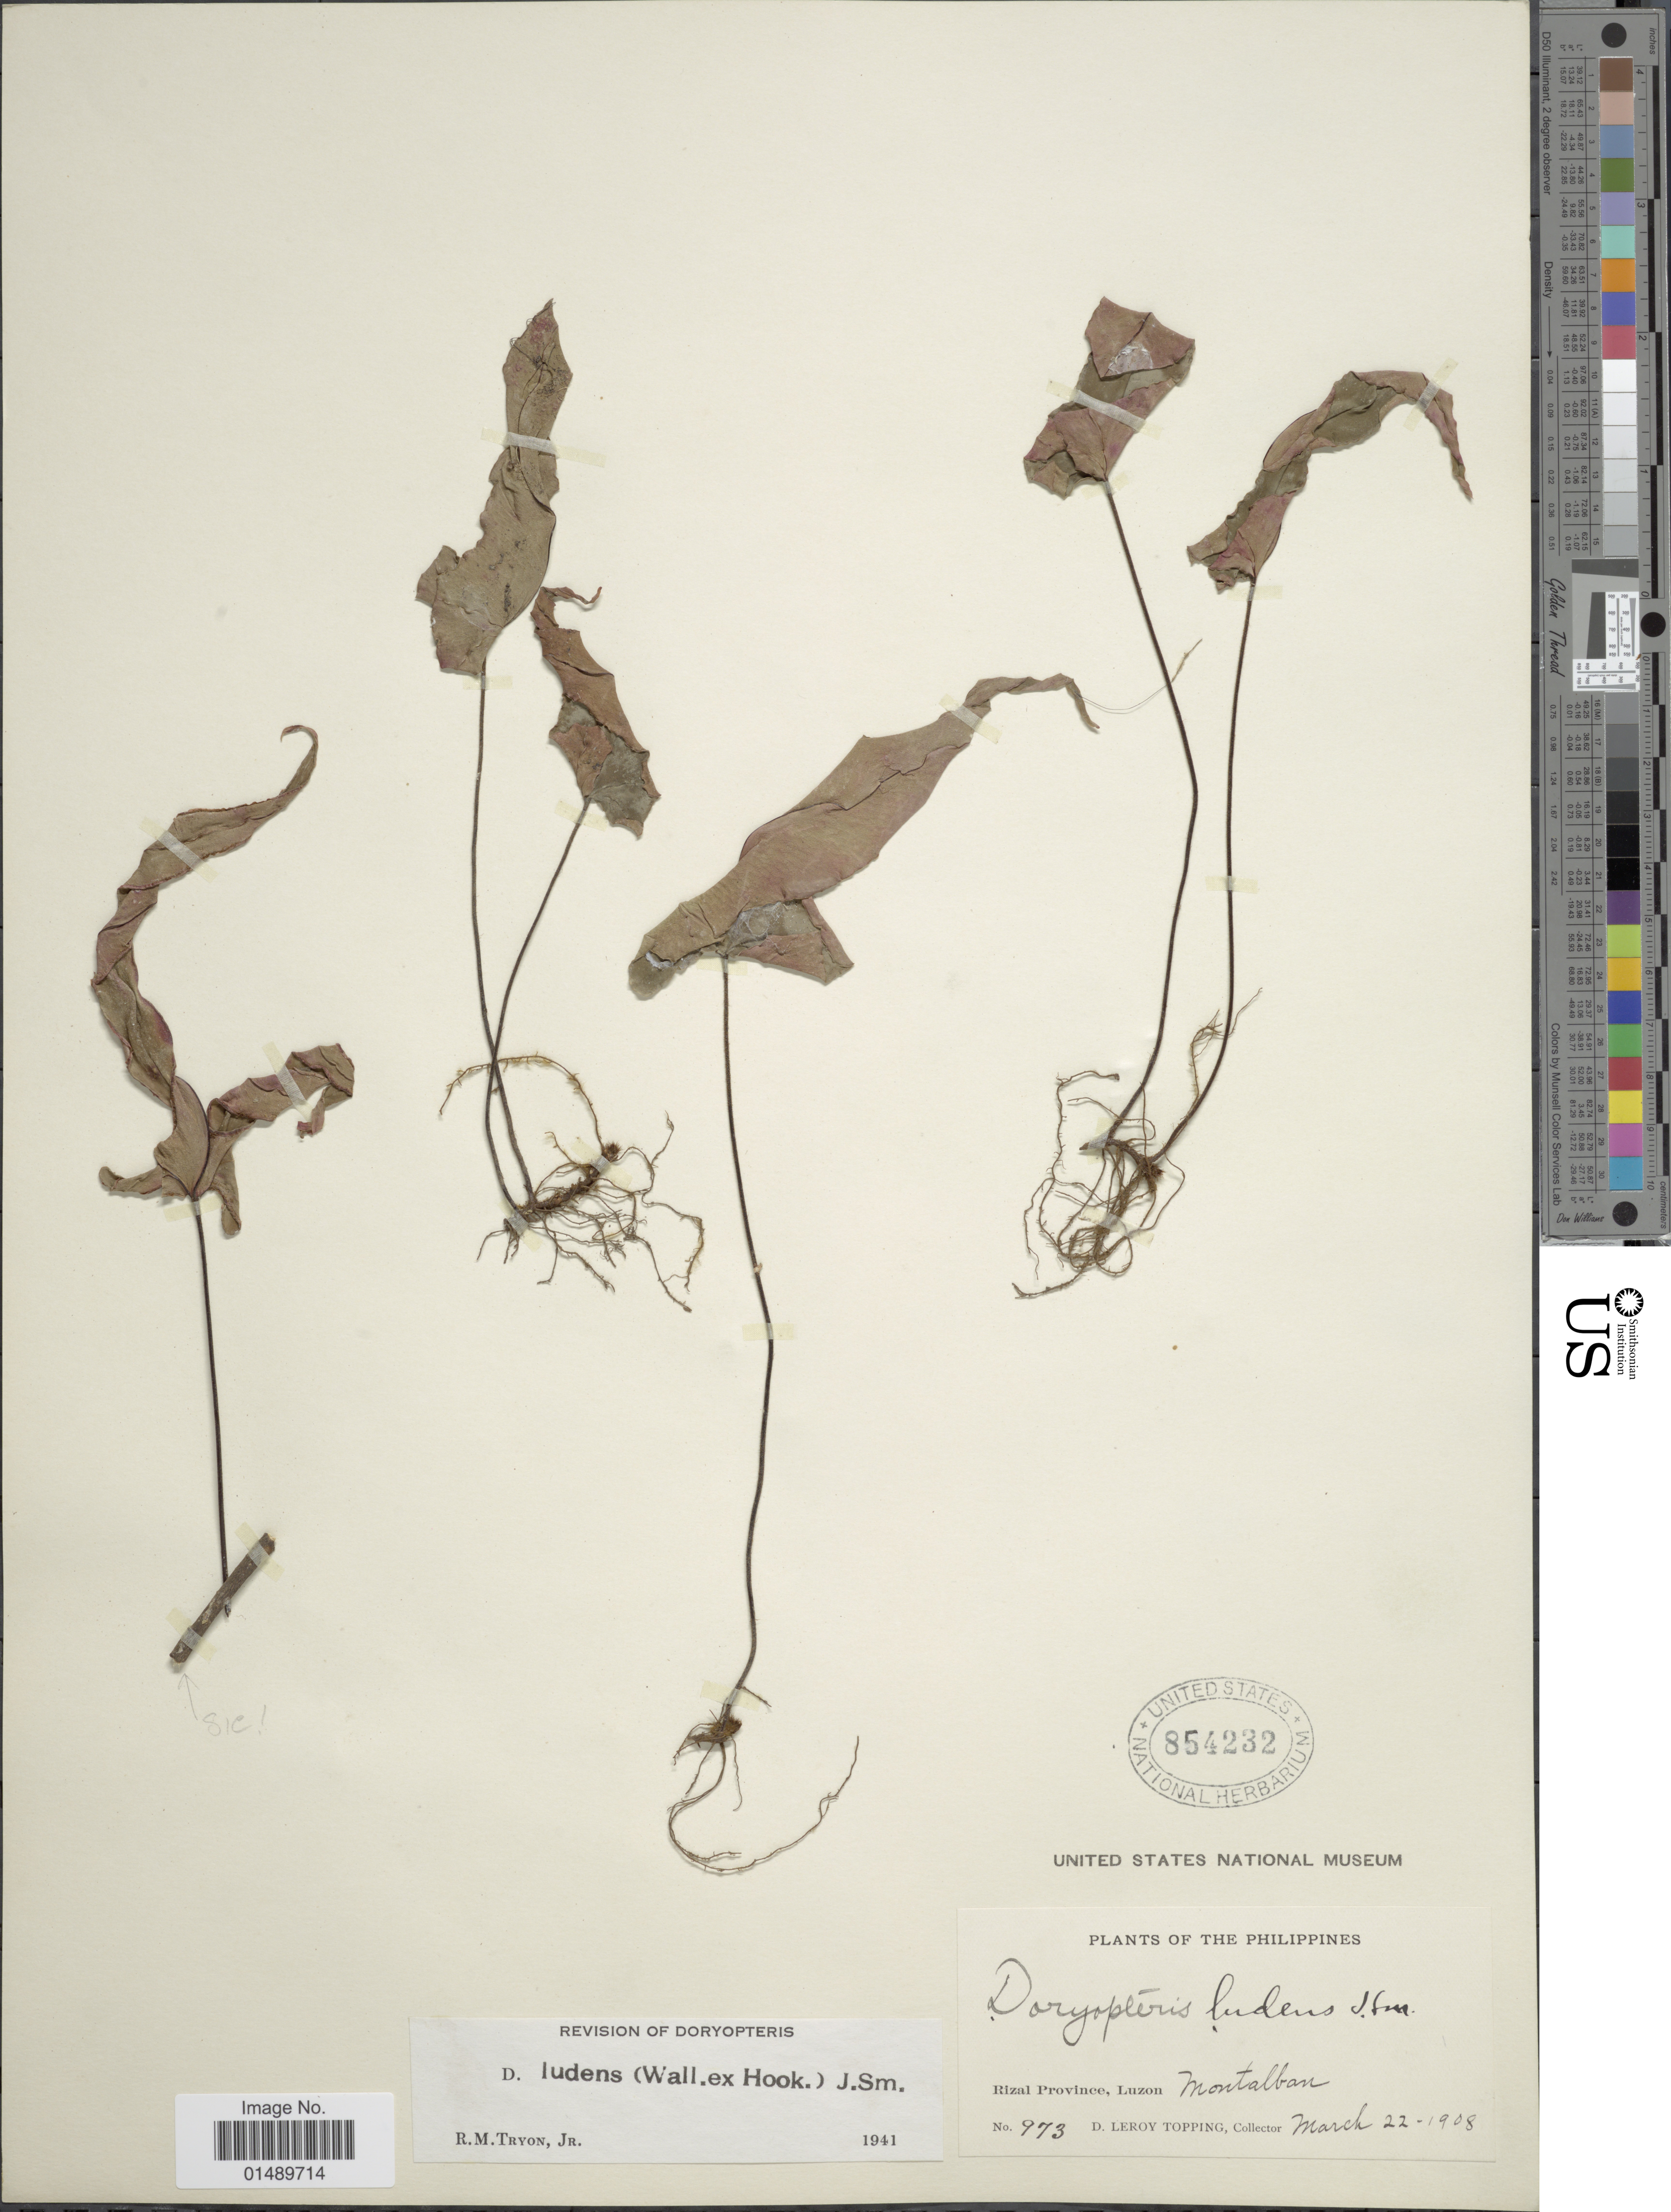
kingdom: Plantae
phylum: Tracheophyta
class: Polypodiopsida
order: Polypodiales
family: Pteridaceae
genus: Calciphilopteris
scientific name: Calciphilopteris ludens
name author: (Wall. ex Hook.) Yesilyurt & H. Schneid.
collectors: D. L. Topping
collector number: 973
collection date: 1908-03-22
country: Philippines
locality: Philippines, Rizal Province, Luzon Montalban.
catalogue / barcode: US 854232